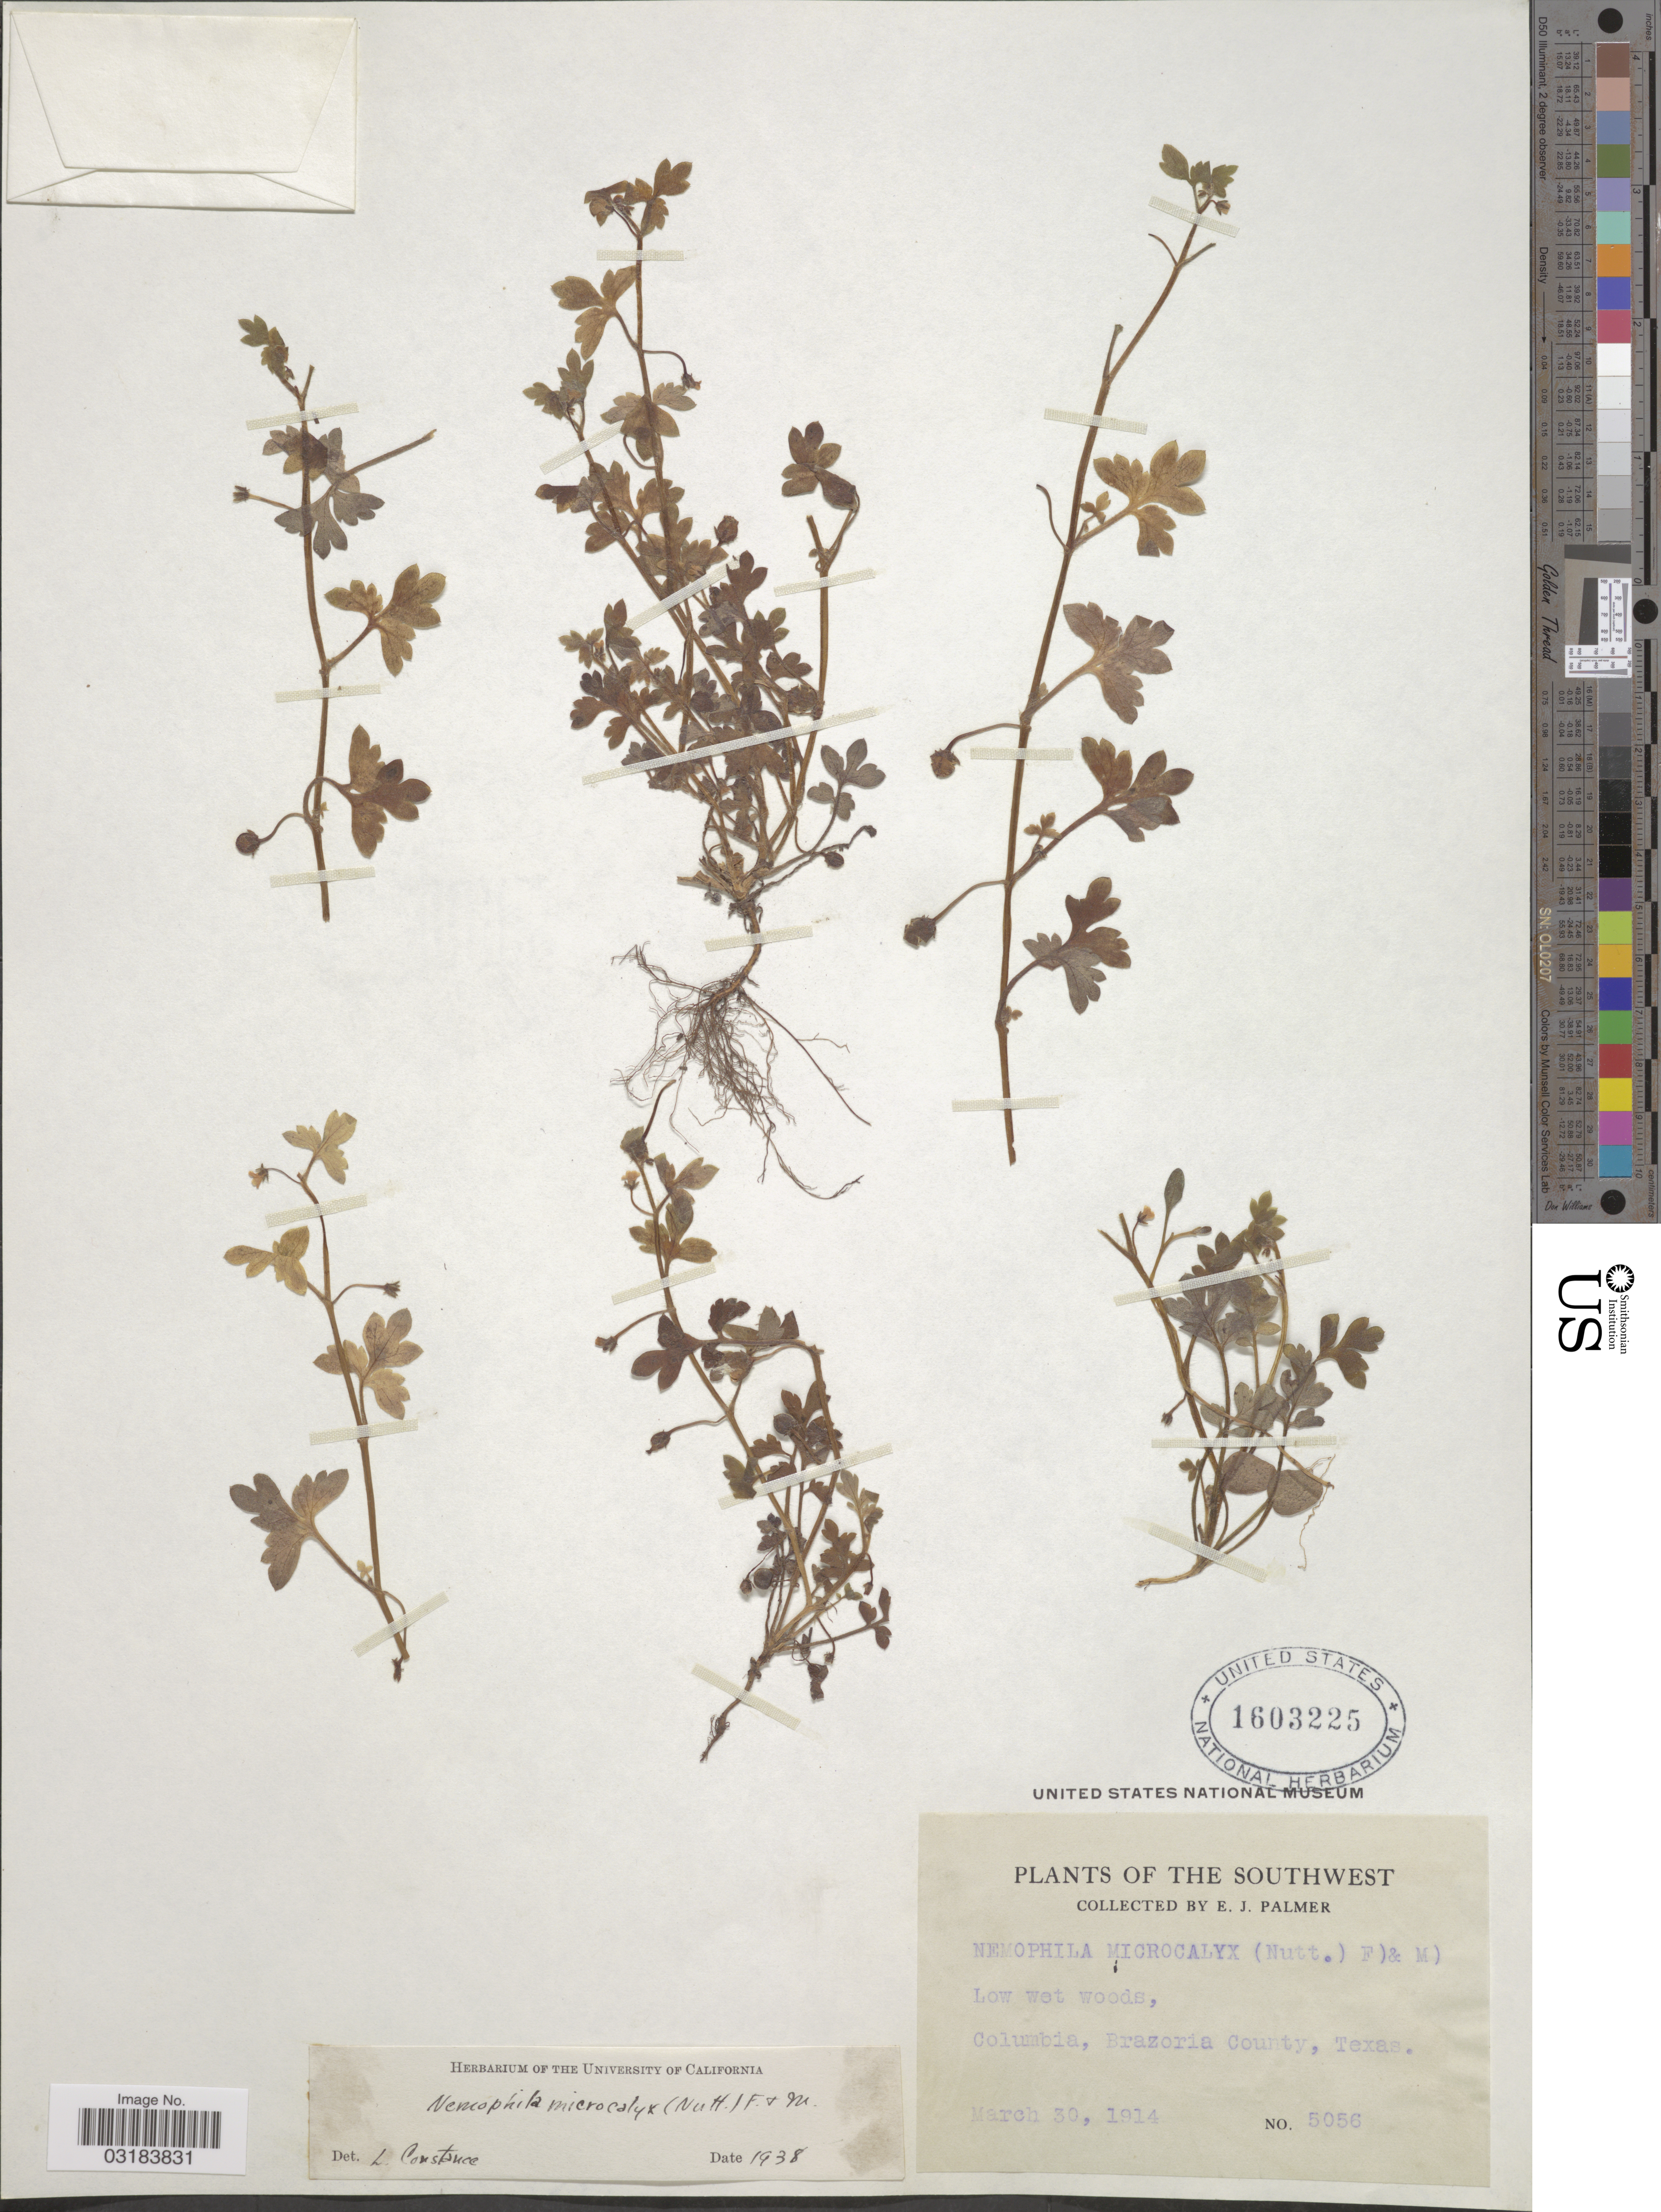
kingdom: Plantae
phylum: Tracheophyta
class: Magnoliopsida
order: Boraginales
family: Hydrophyllaceae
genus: Nemophila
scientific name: Nemophila microcalyx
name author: (Nutt.) Fisch. & C.A. Mey.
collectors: E. J. Palmer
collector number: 5056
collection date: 1914-03-30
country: United States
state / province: Texas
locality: The Southwest. Columbia, Brazoria County.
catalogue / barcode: US 1603225